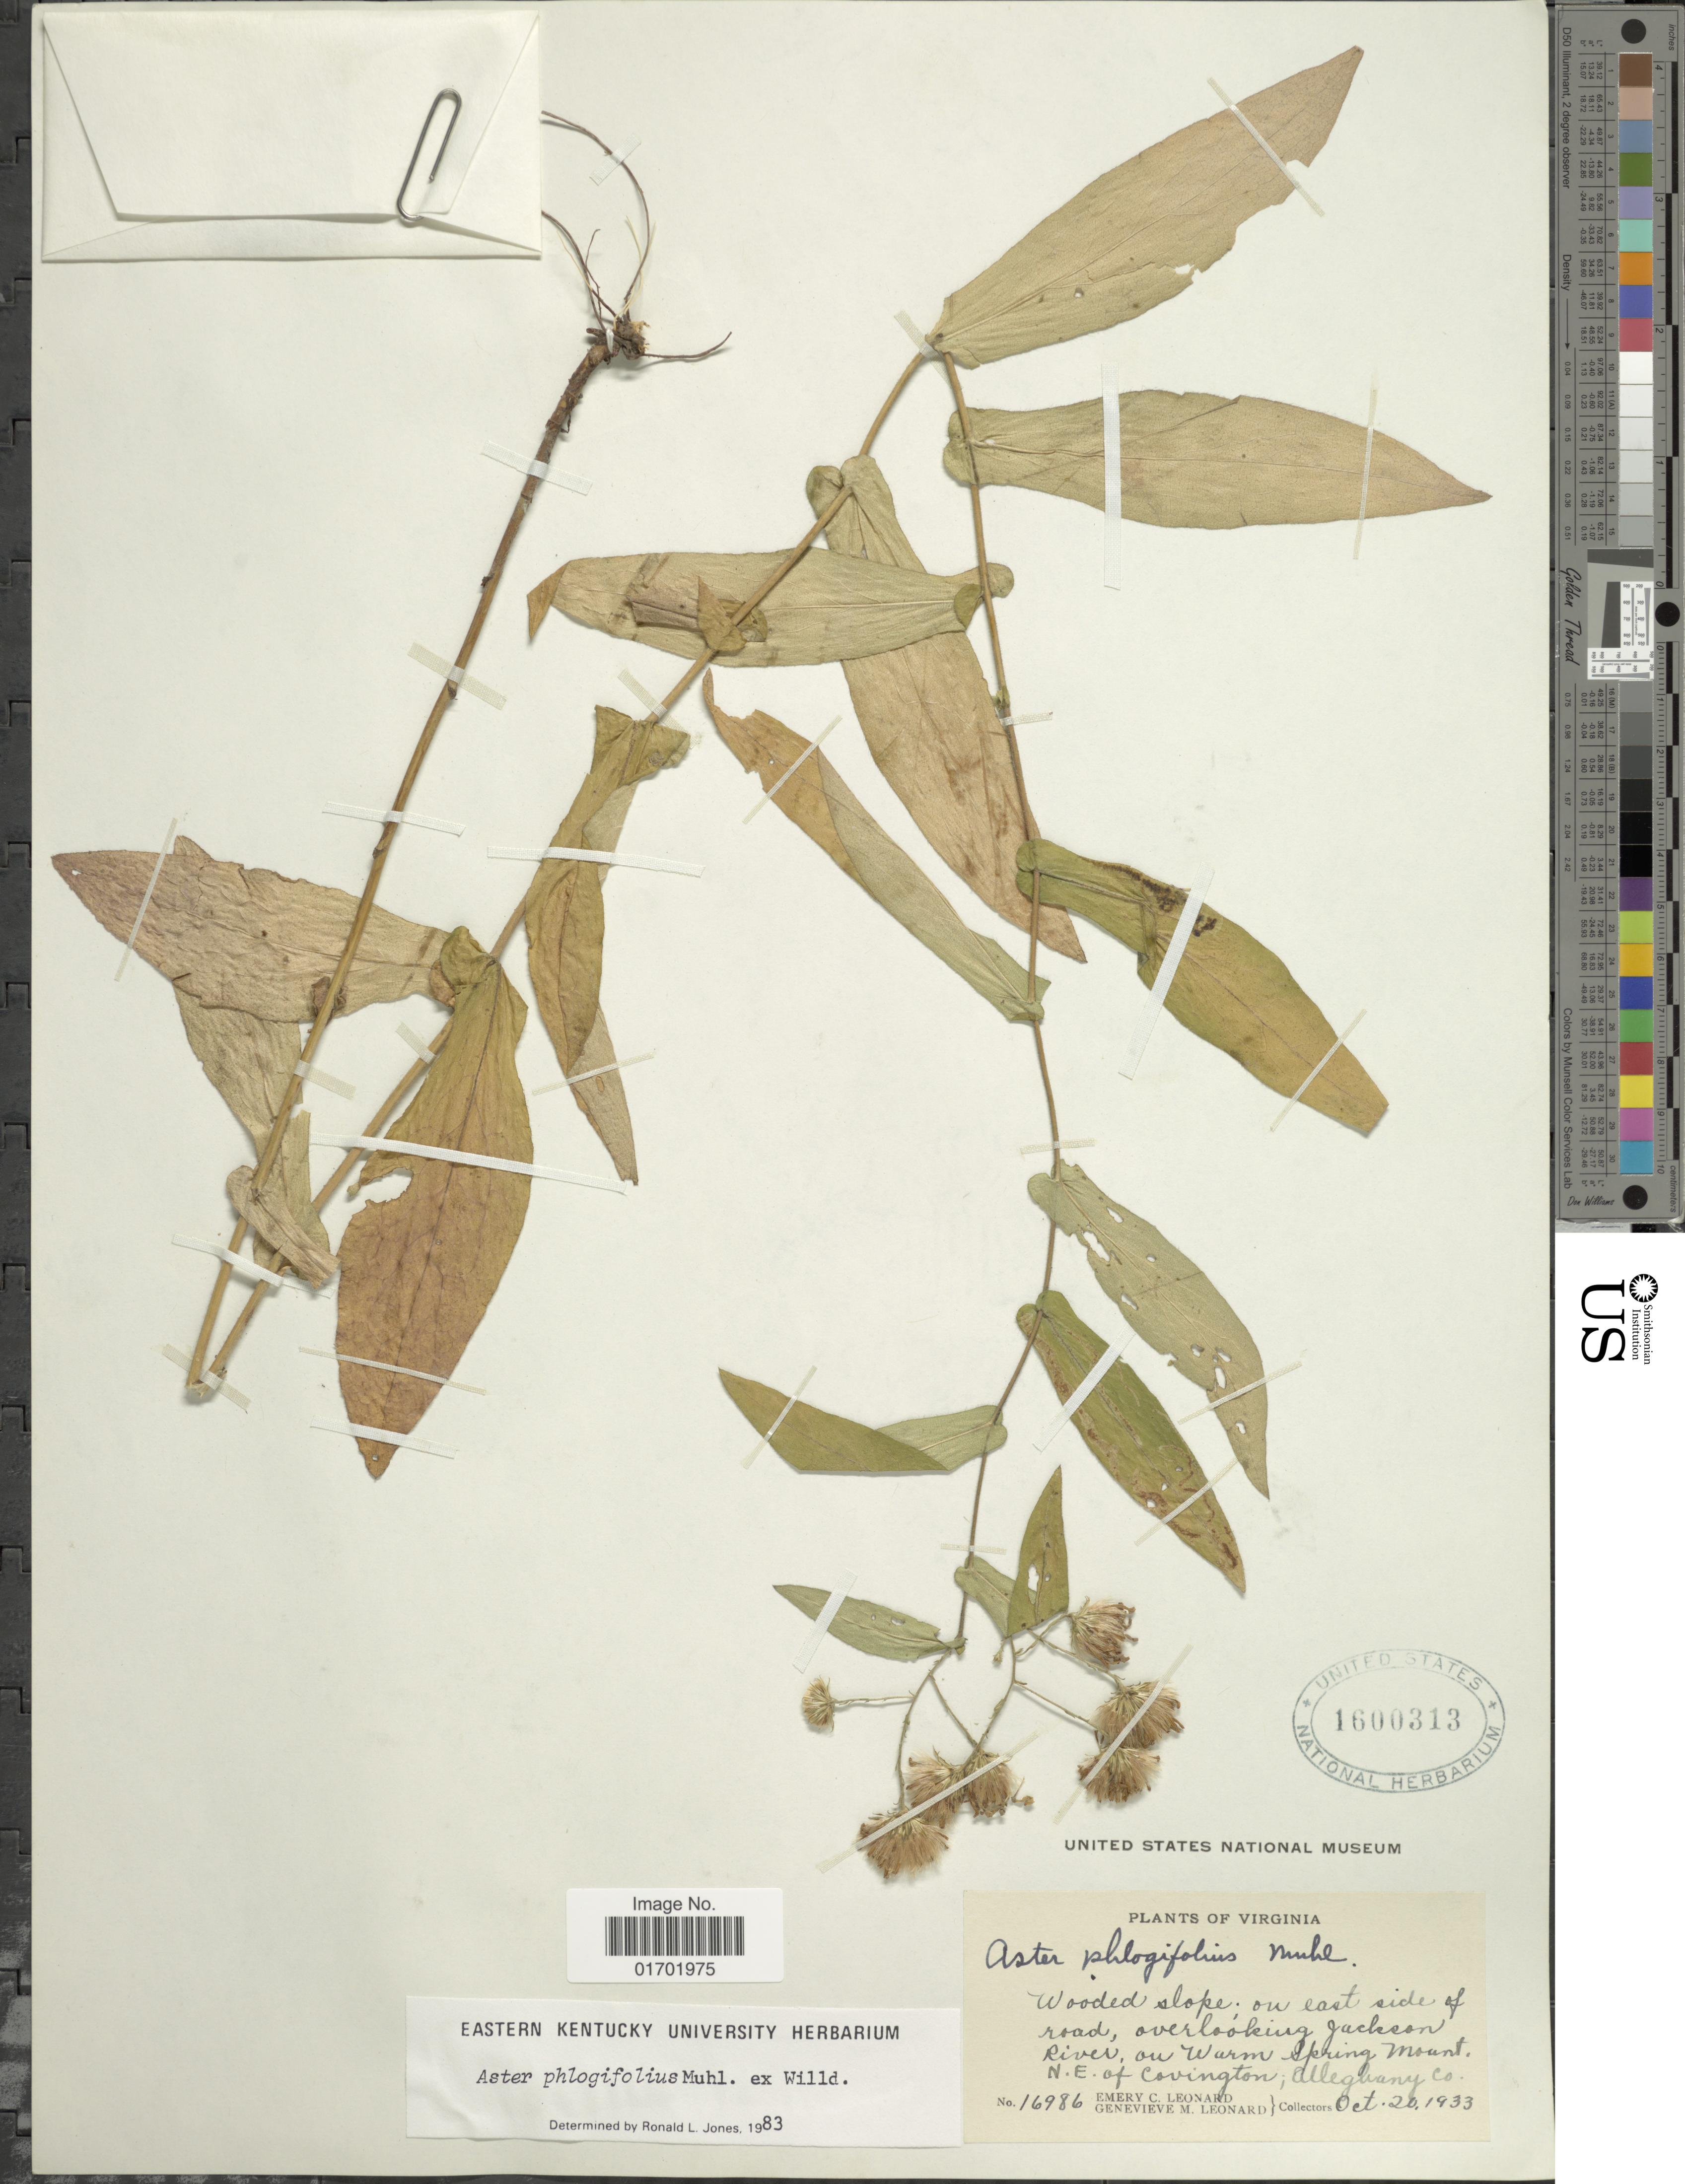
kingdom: Plantae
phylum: Tracheophyta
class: Magnoliopsida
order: Asterales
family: Asteraceae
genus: Symphyotrichum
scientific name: Symphyotrichum phlogifolium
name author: (Muhl. ex Willd.) G.L. Nesom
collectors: E. C. Leonard & G. M. Leonard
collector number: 16986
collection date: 1933-10-20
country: United States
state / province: Virginia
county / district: Alleghany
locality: Overlooking Jackson River, on Warm Spring Mount., N. E. of Covington, Alleghany Co.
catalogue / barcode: US 1600313